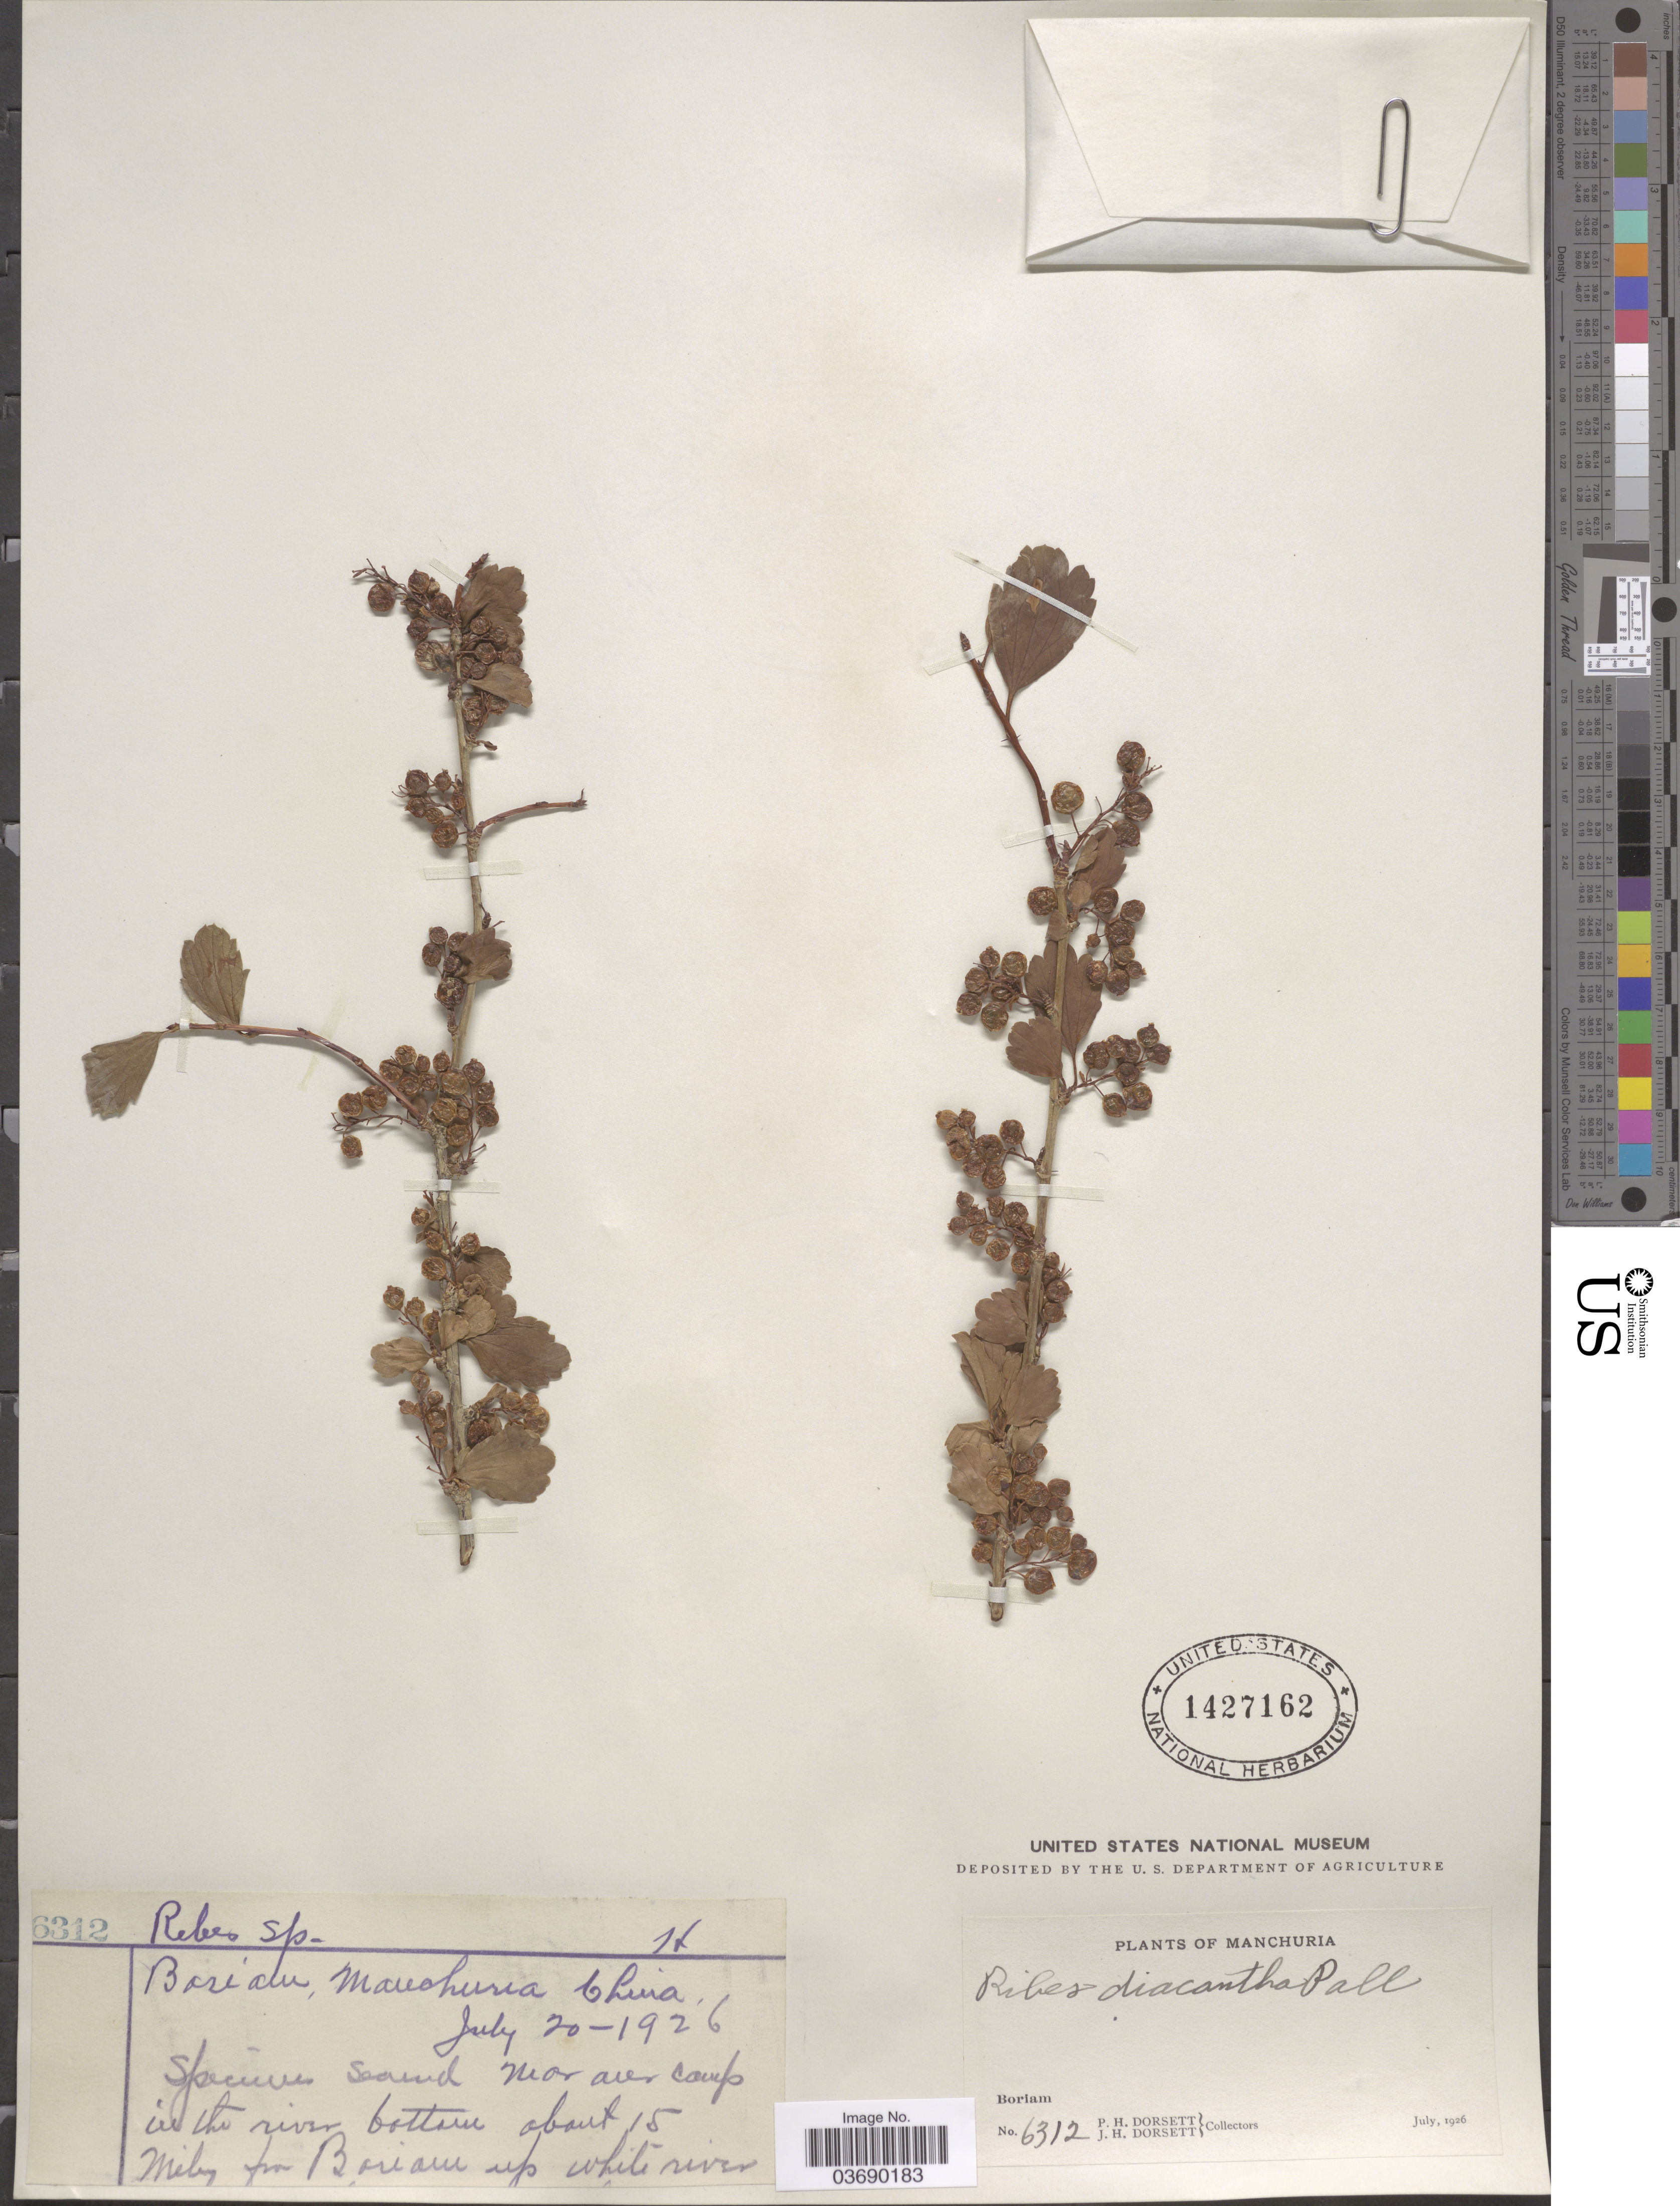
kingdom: Plantae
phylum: Tracheophyta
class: Magnoliopsida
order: Saxifragales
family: Grossulariaceae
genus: Ribes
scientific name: Ribes diacantha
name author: Pall.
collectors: P. H. Dorsett & J. Dorsett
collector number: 6312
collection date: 1926-07-20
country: China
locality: Manchuria. Boriam. About 15 miles from Boriam up white river.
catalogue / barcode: US 1427162